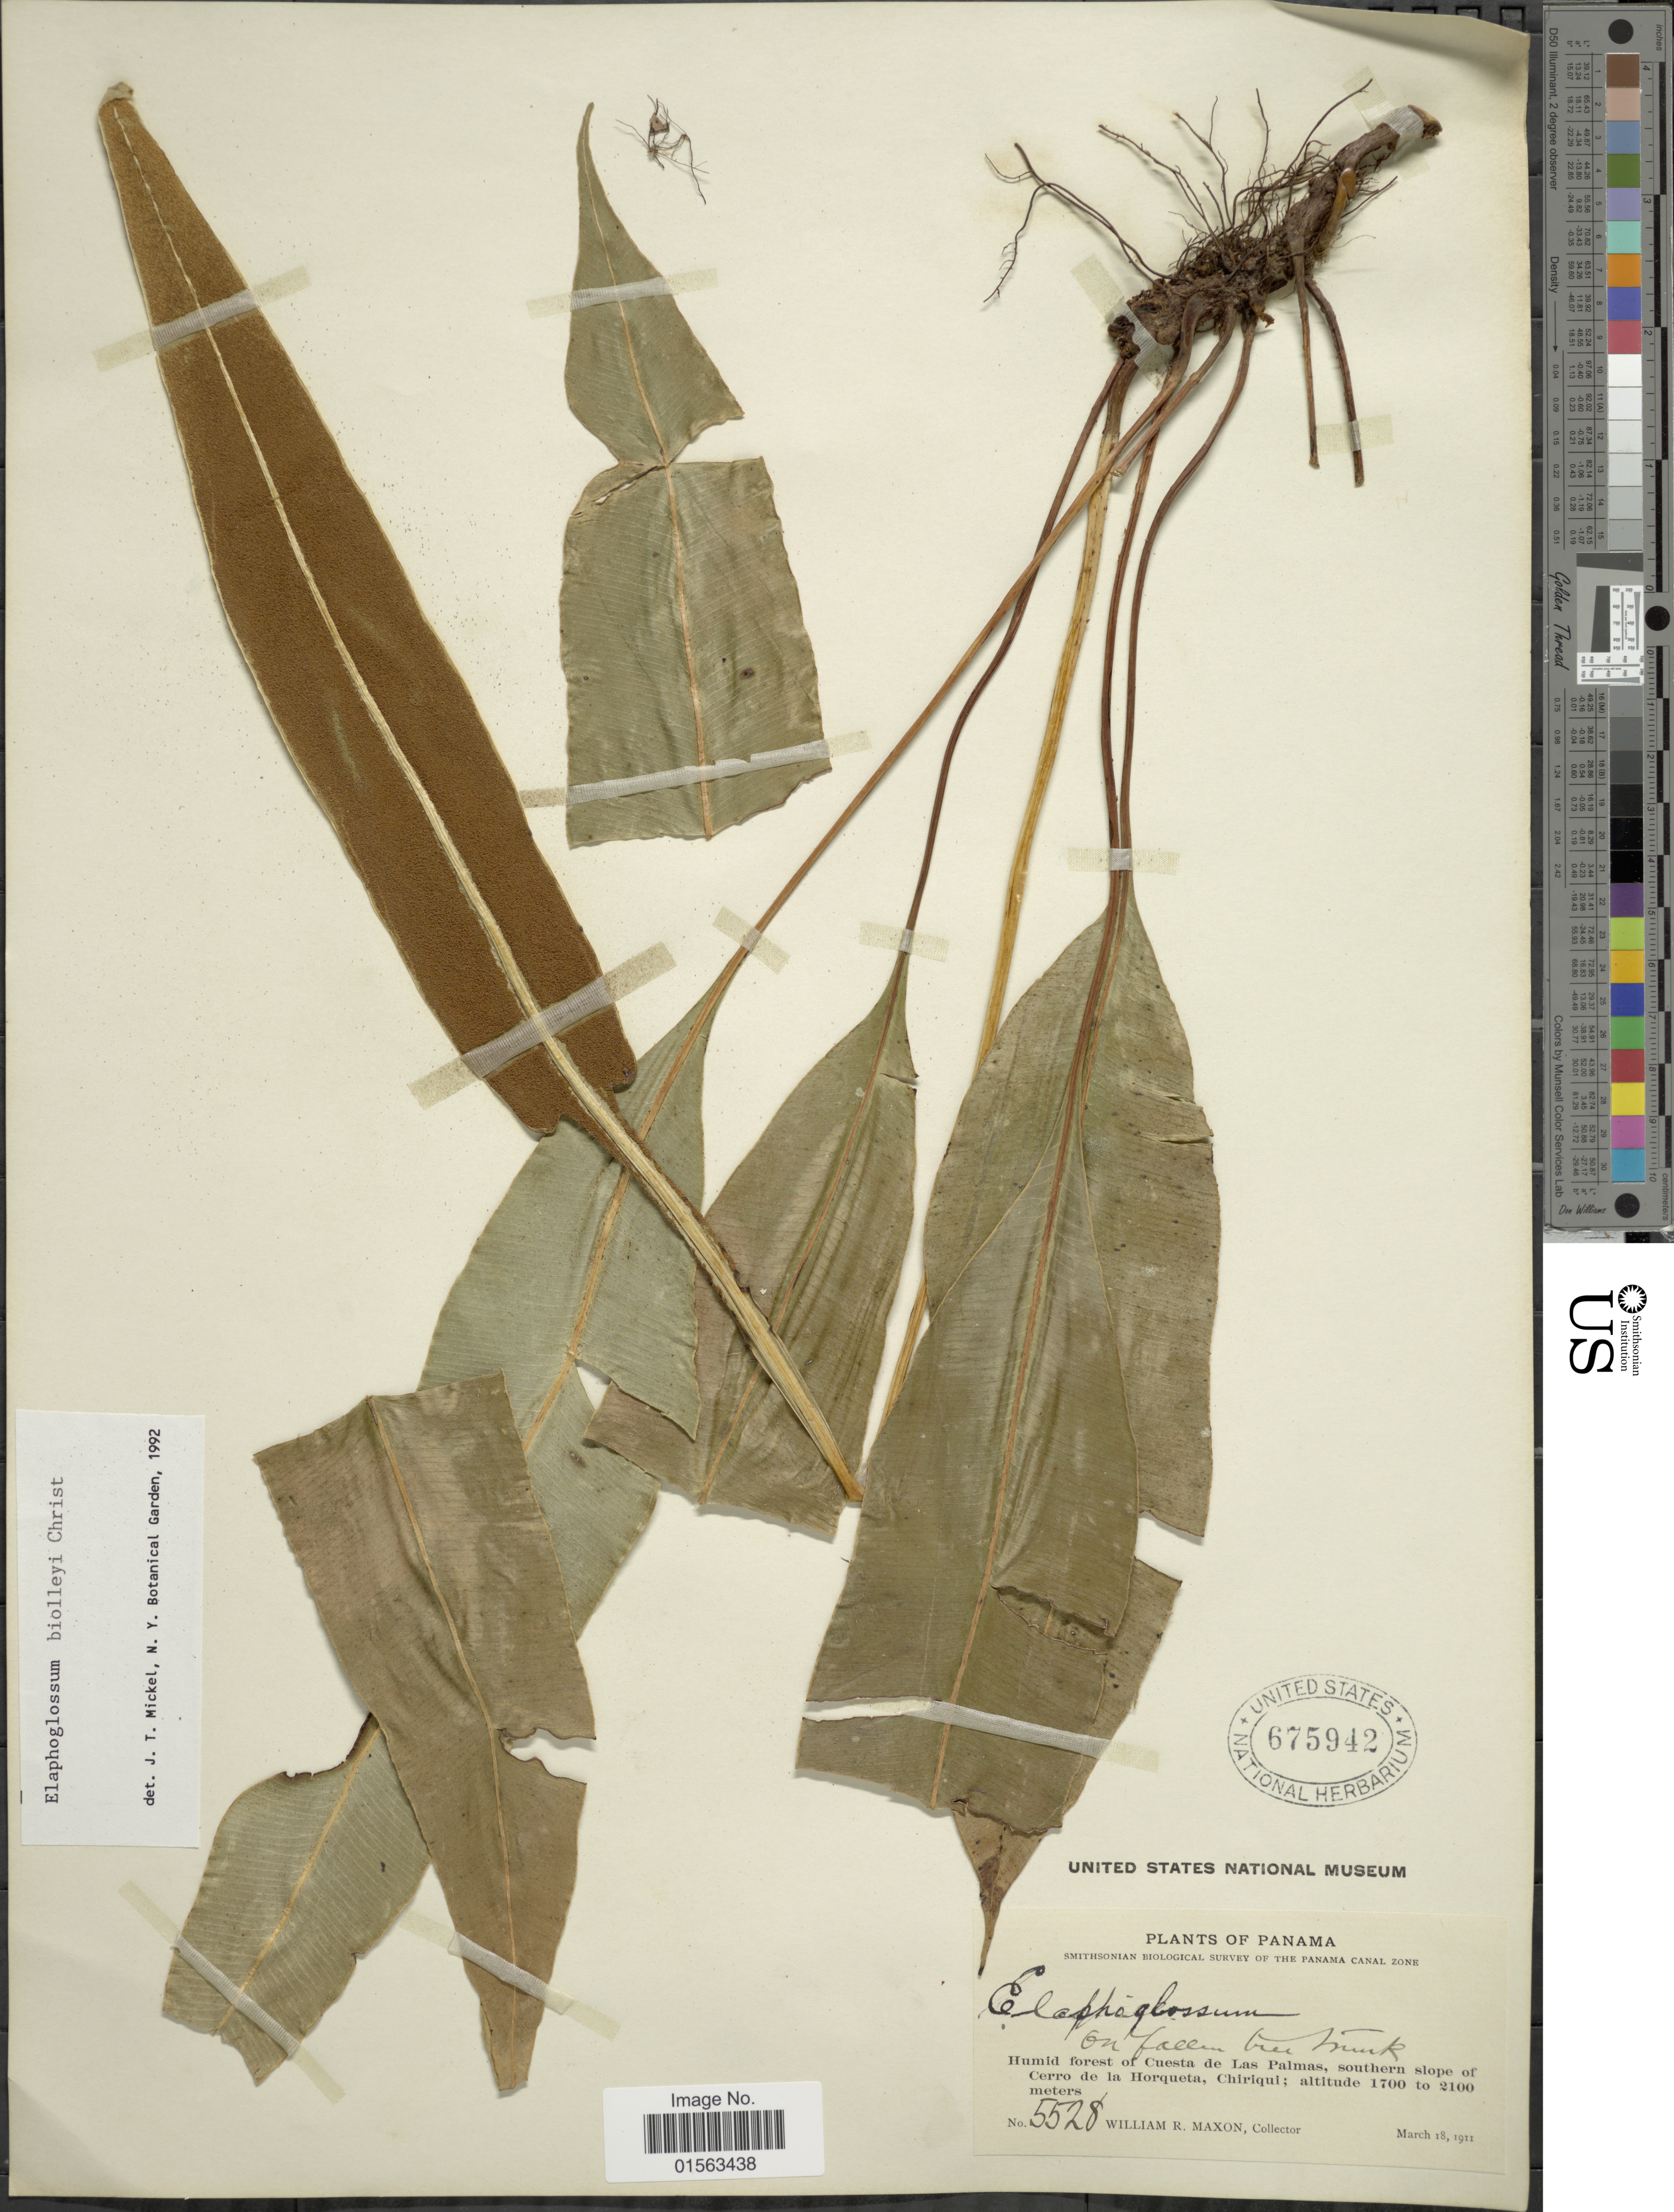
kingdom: Plantae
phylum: Tracheophyta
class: Polypodiopsida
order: Polypodiales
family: Dryopteridaceae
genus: Elaphoglossum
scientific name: Elaphoglossum biolleyi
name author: Christ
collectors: W. R. Maxon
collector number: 5528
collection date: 1911-03-18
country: Panama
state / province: Chiriqui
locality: Humid forest of Cuesta de Las Palmas, southern slope of Cerro de la Horqueta, Chiriqui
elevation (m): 1700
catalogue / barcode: US 675942